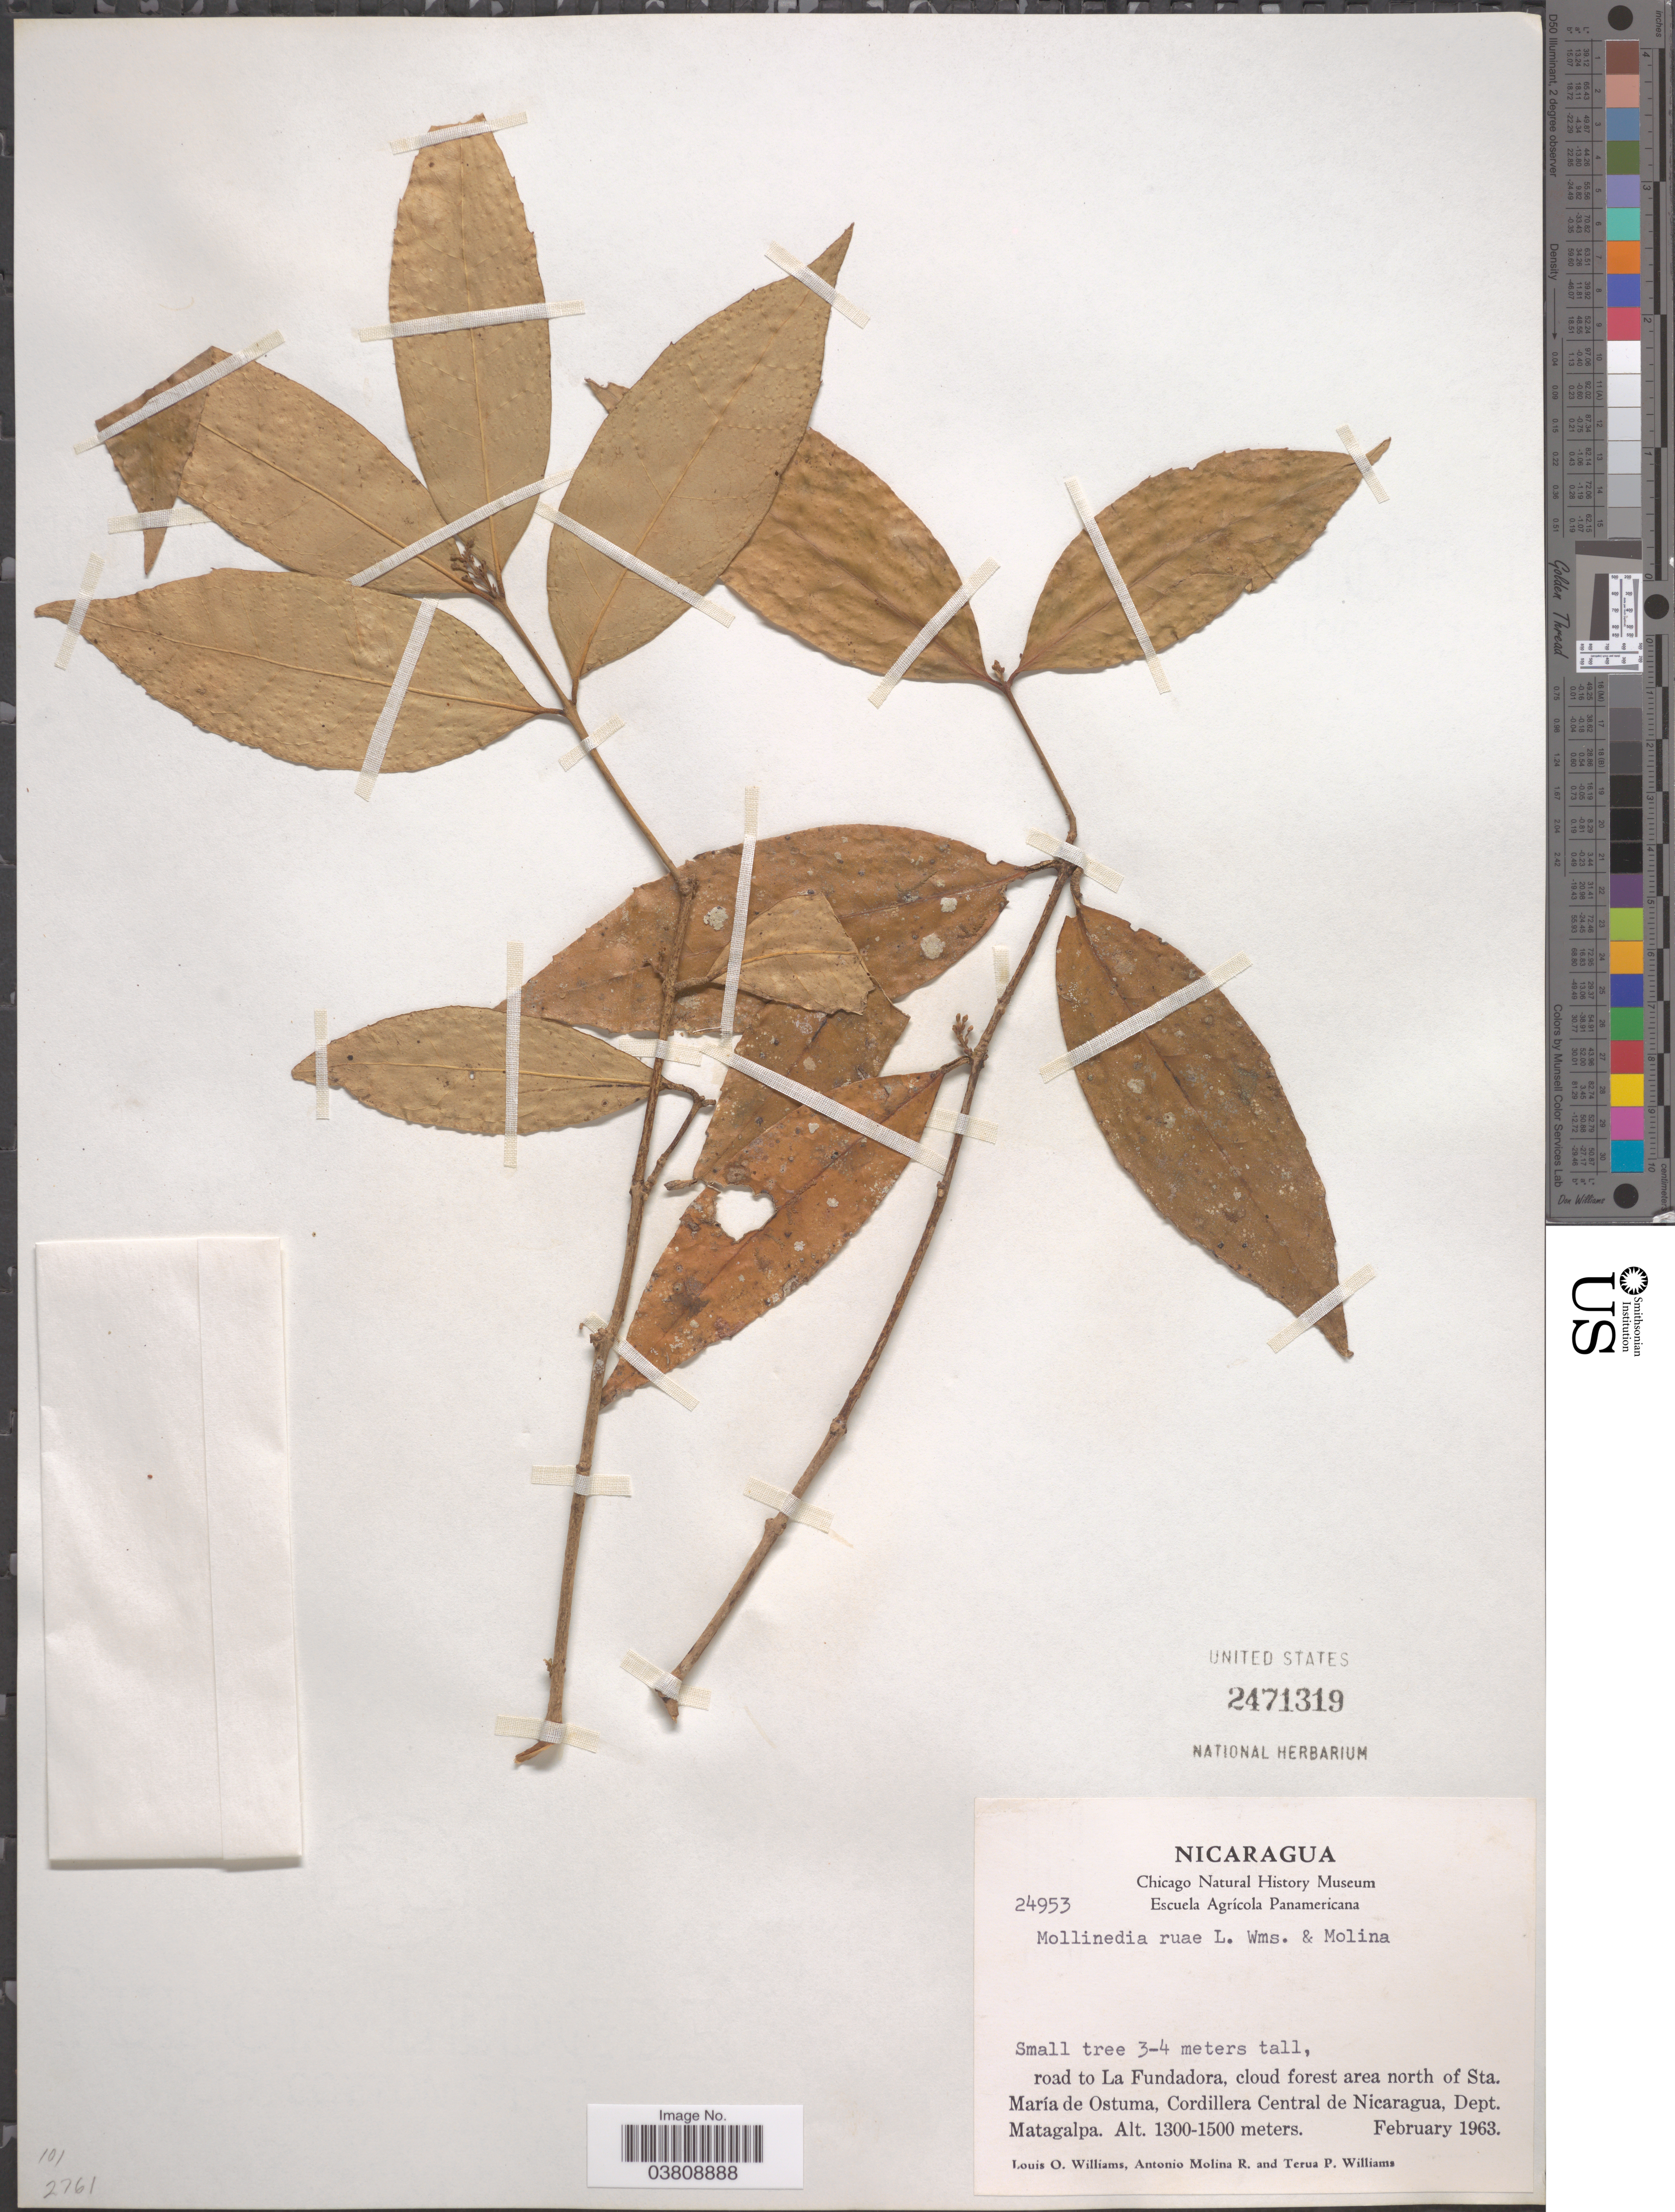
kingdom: Plantae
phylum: Tracheophyta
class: Magnoliopsida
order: Laurales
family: Monimiaceae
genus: Mollinedia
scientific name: Mollinedia ruae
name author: L.O. Williams & Ant. Molina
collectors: L. O. Williams, A. Molina R. & T. Williams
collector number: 24953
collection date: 1963-02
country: Nicaragua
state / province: Matagalpa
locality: Road to La Fundadora, cloud forest area north of Sta. María de Ostuma, Cordillera Central de Nicaragua, Dept. Matagalpa.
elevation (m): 1300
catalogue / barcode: US 2471319